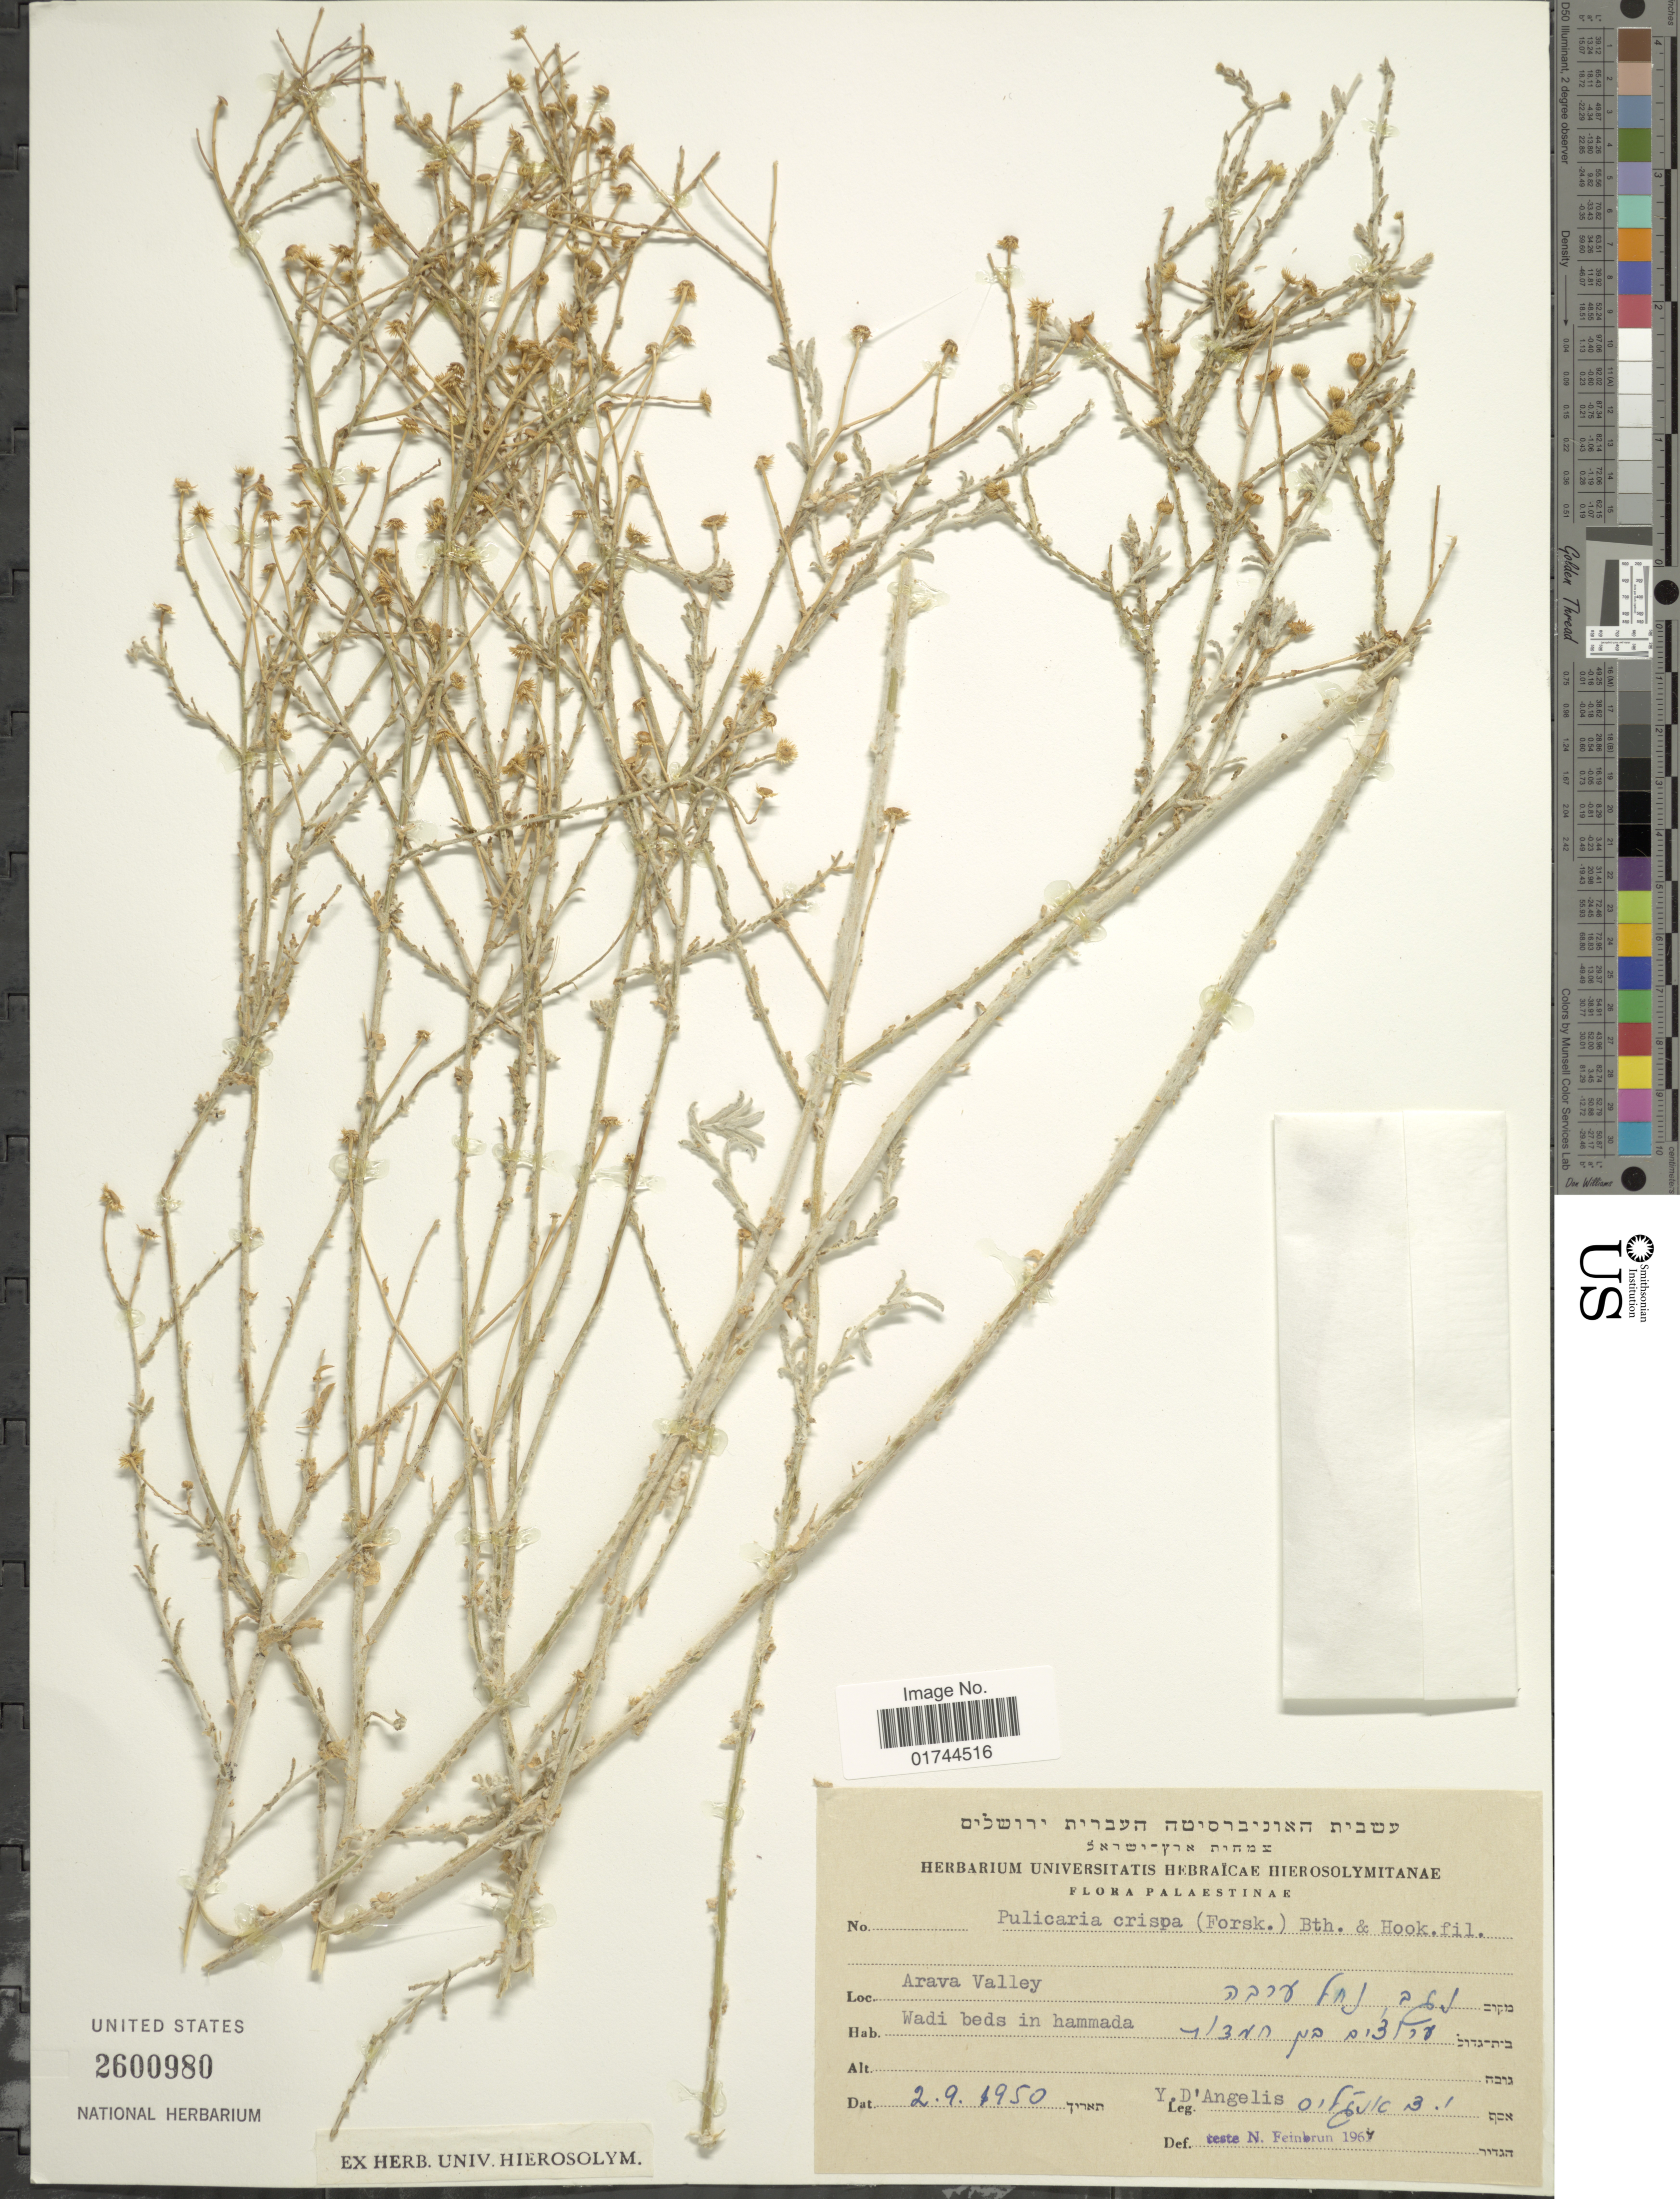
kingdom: Plantae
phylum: Tracheophyta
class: Magnoliopsida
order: Asterales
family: Asteraceae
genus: Pulicaria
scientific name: Pulicaria crispa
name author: Sch. Bip.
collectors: Y. D'Angelis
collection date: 1950-09-02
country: Israel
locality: Arava Valley, Wasi beds in hammada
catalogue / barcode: US 2600980